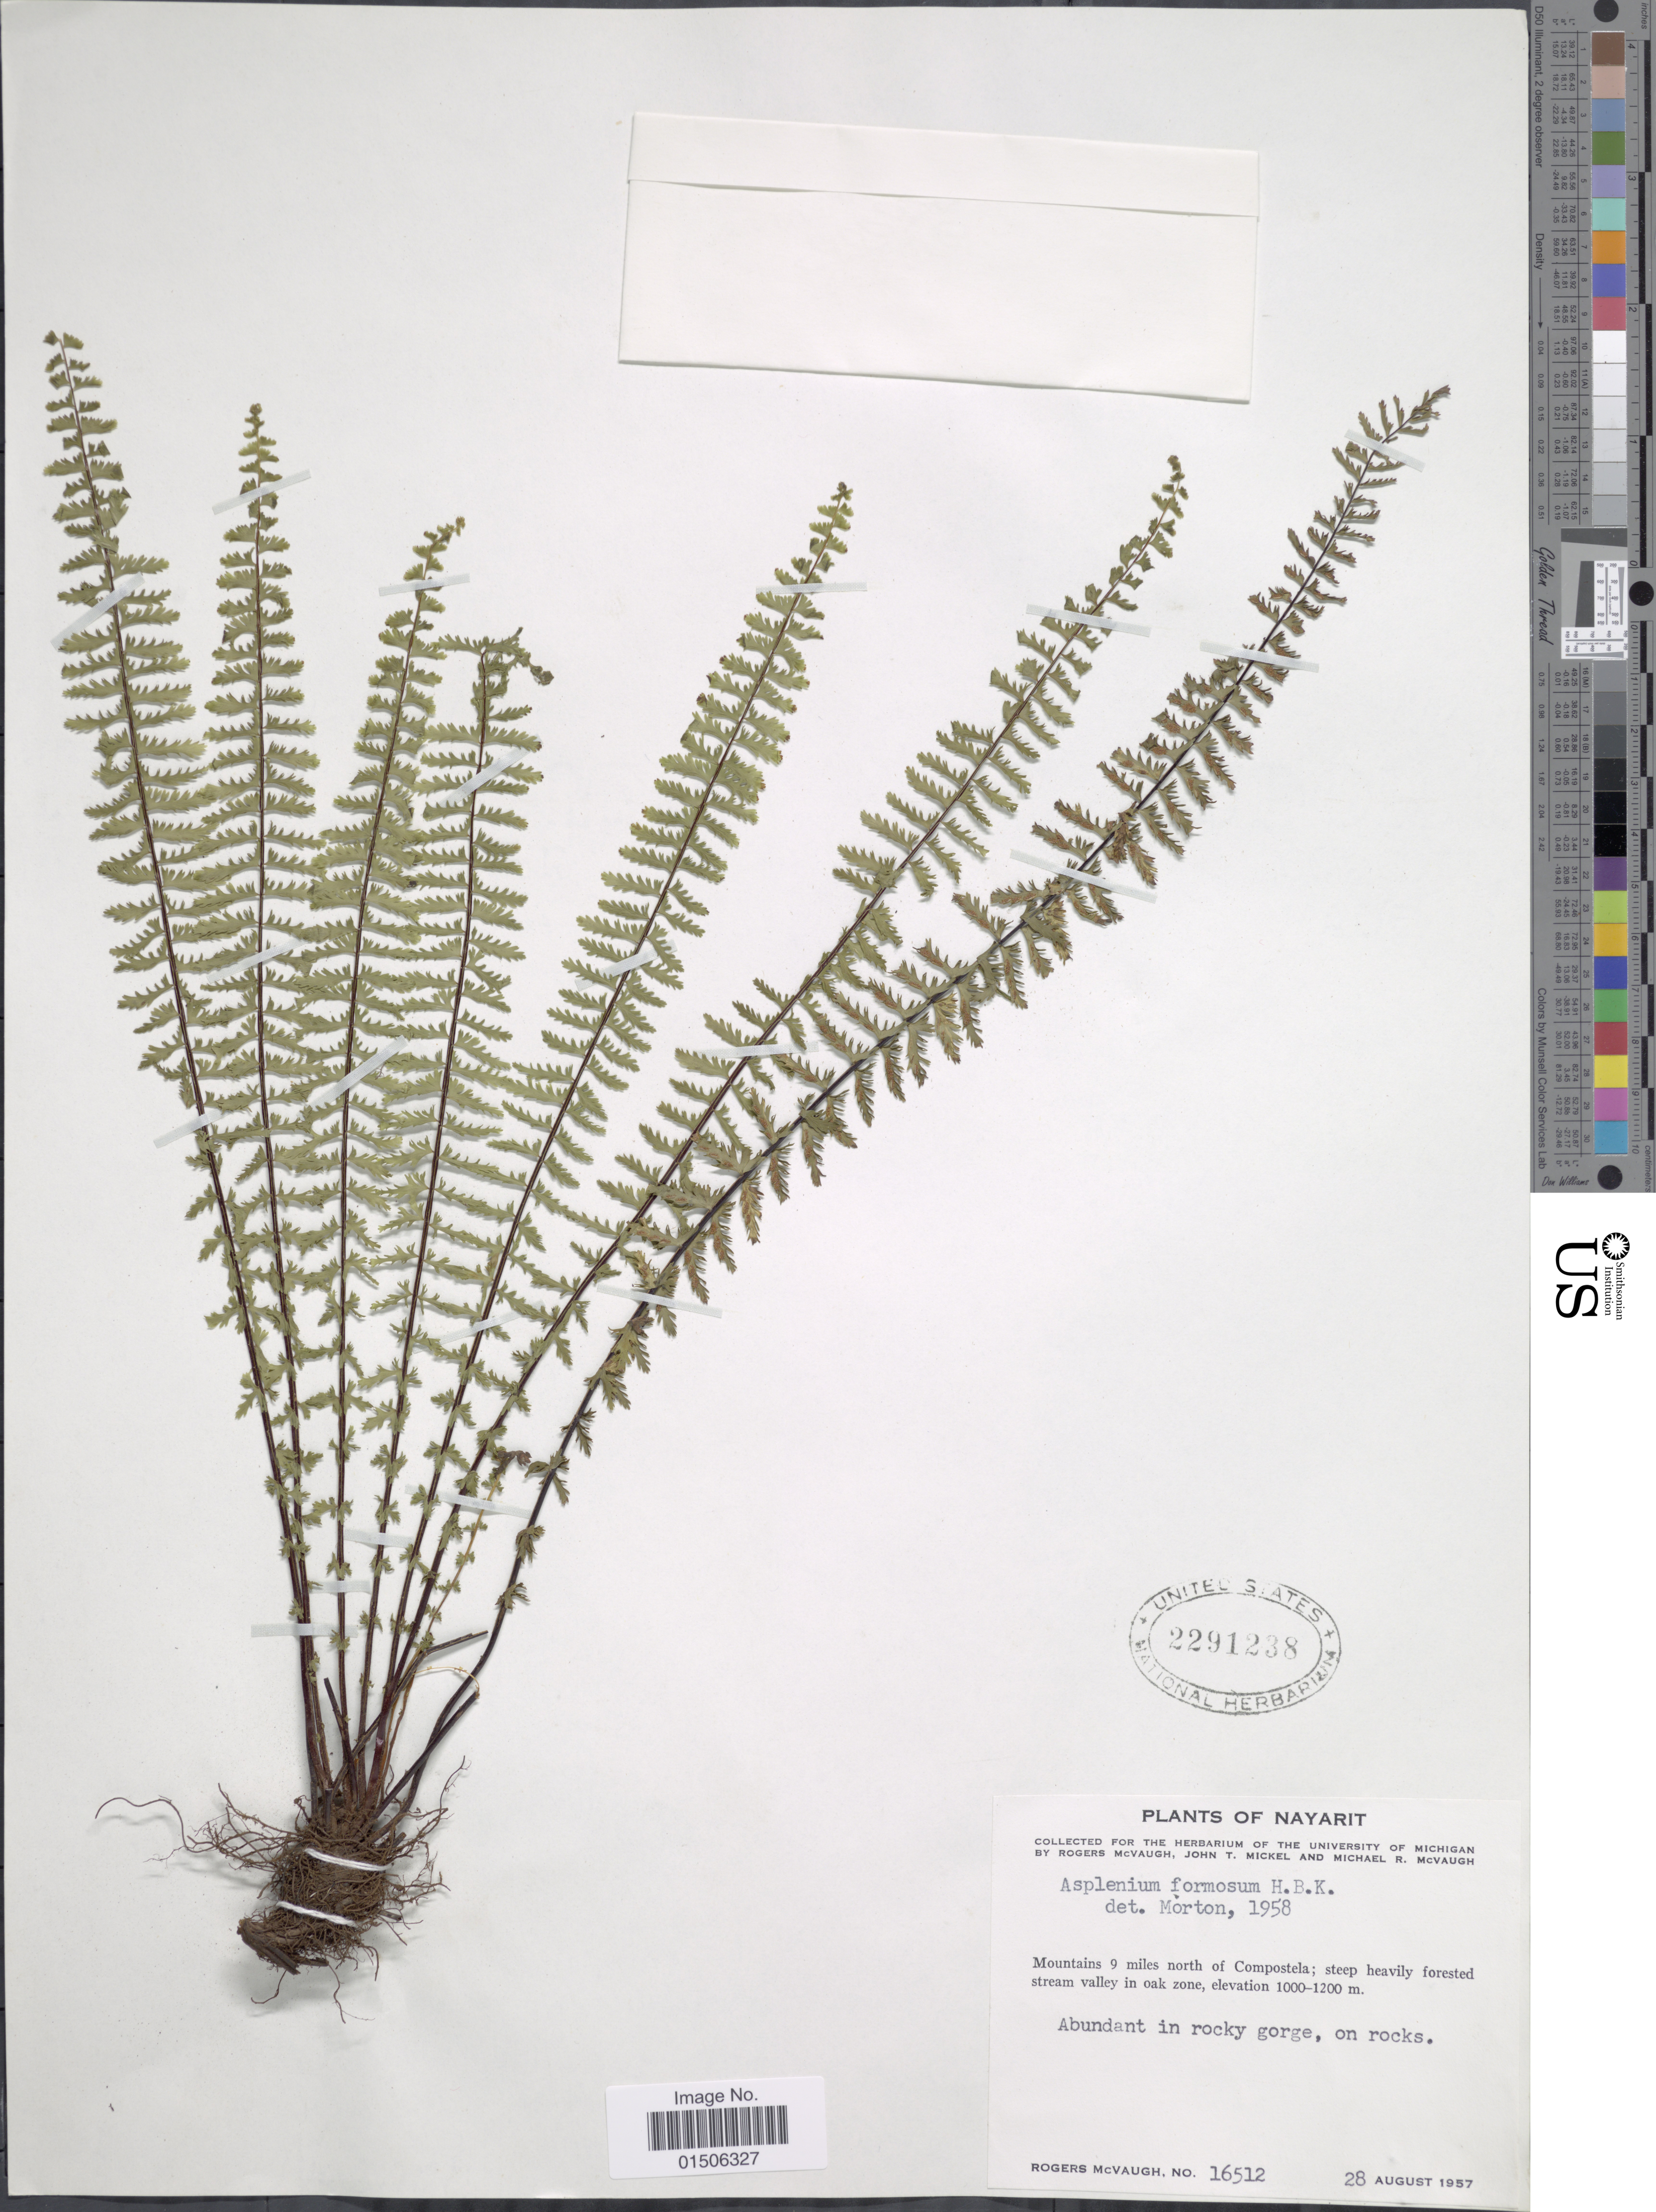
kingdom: Plantae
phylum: Tracheophyta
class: Polypodiopsida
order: Polypodiales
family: Aspleniaceae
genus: Asplenium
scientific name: Asplenium formosum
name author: Willd.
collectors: R. McVaugh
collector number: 16512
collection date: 1957-08-28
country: Mexico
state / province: Nayarit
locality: Mountains 9 miles north of Compostela; steep heavily forested stream valley in oak zone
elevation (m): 1000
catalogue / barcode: US 2291238